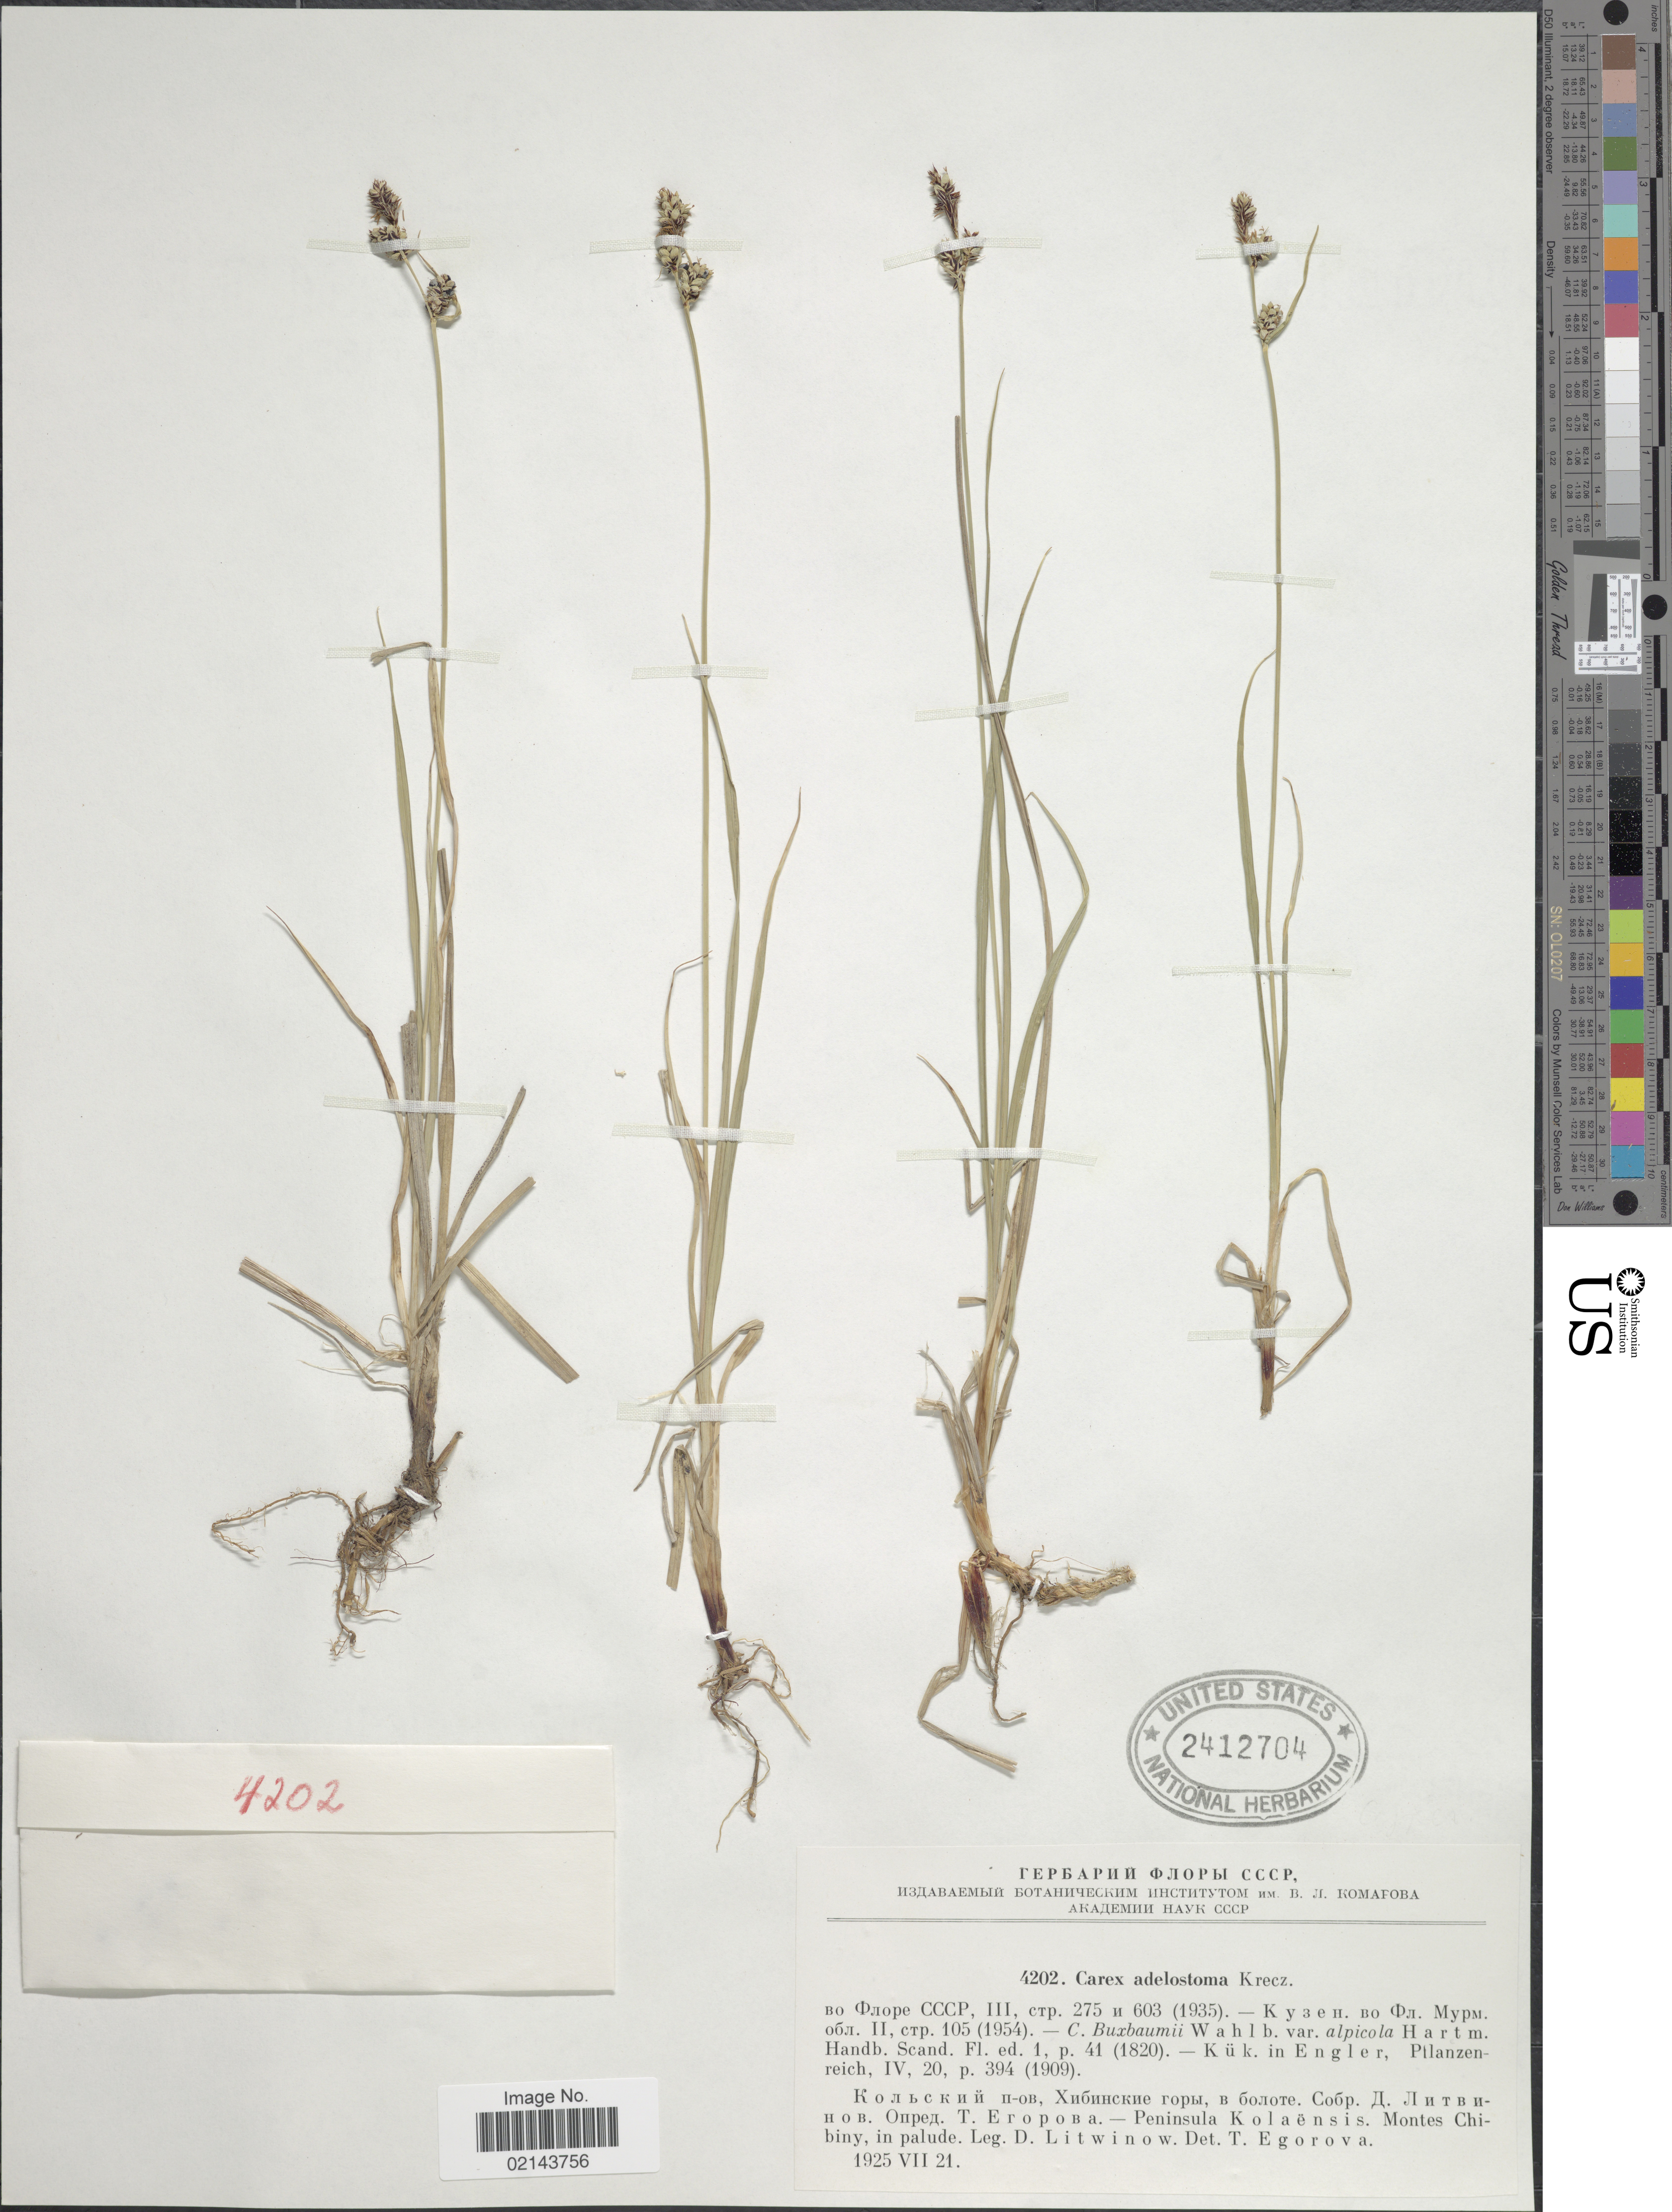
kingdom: Plantae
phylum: Tracheophyta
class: Liliopsida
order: Poales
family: Cyperaceae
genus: Carex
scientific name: Carex adelostoma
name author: V.I. Krecz.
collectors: D. Litwinow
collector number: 4202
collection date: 1925-07-21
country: Russian Federation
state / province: Murmansk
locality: T. Eropoba. - Peninsula Kolaënsis. Montes Chibiny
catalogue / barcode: US 2412704